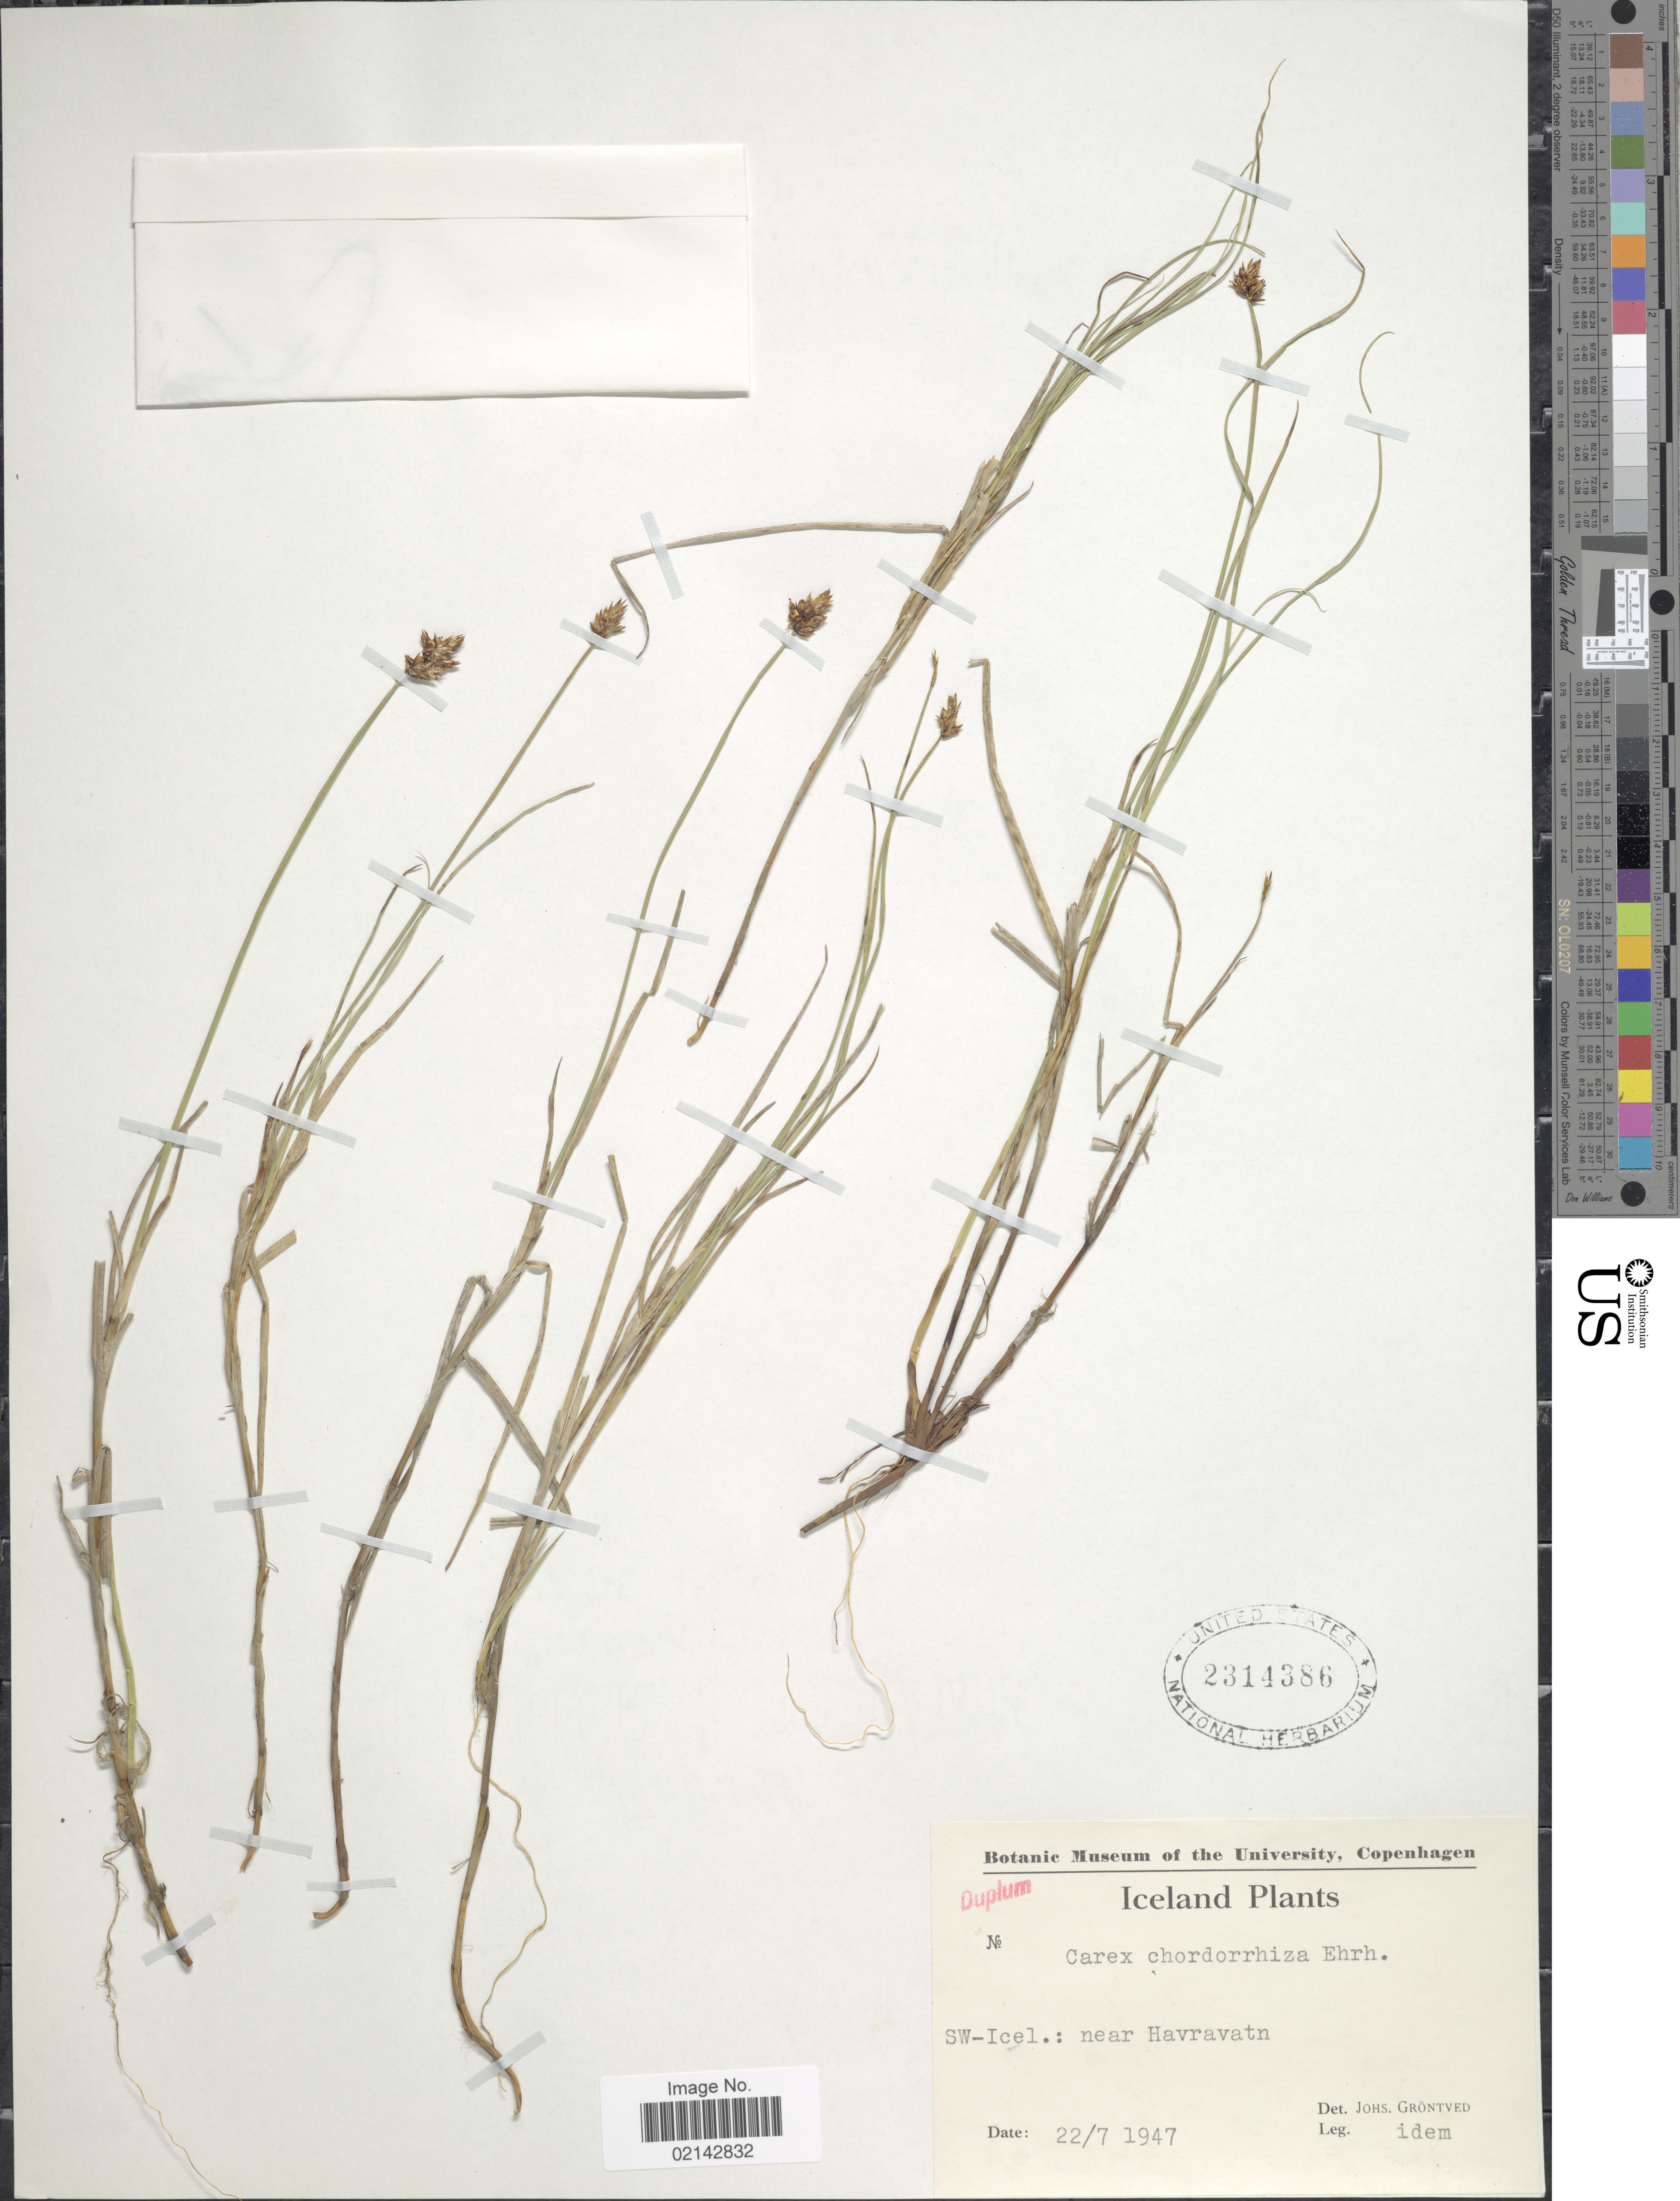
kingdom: Plantae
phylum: Tracheophyta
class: Liliopsida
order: Poales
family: Cyperaceae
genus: Carex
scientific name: Carex chordorrhiza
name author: L. f.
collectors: J. Gröntved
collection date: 1947-07-22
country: Iceland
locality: SW-Icel.: Havravatn.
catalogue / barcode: US 2314386